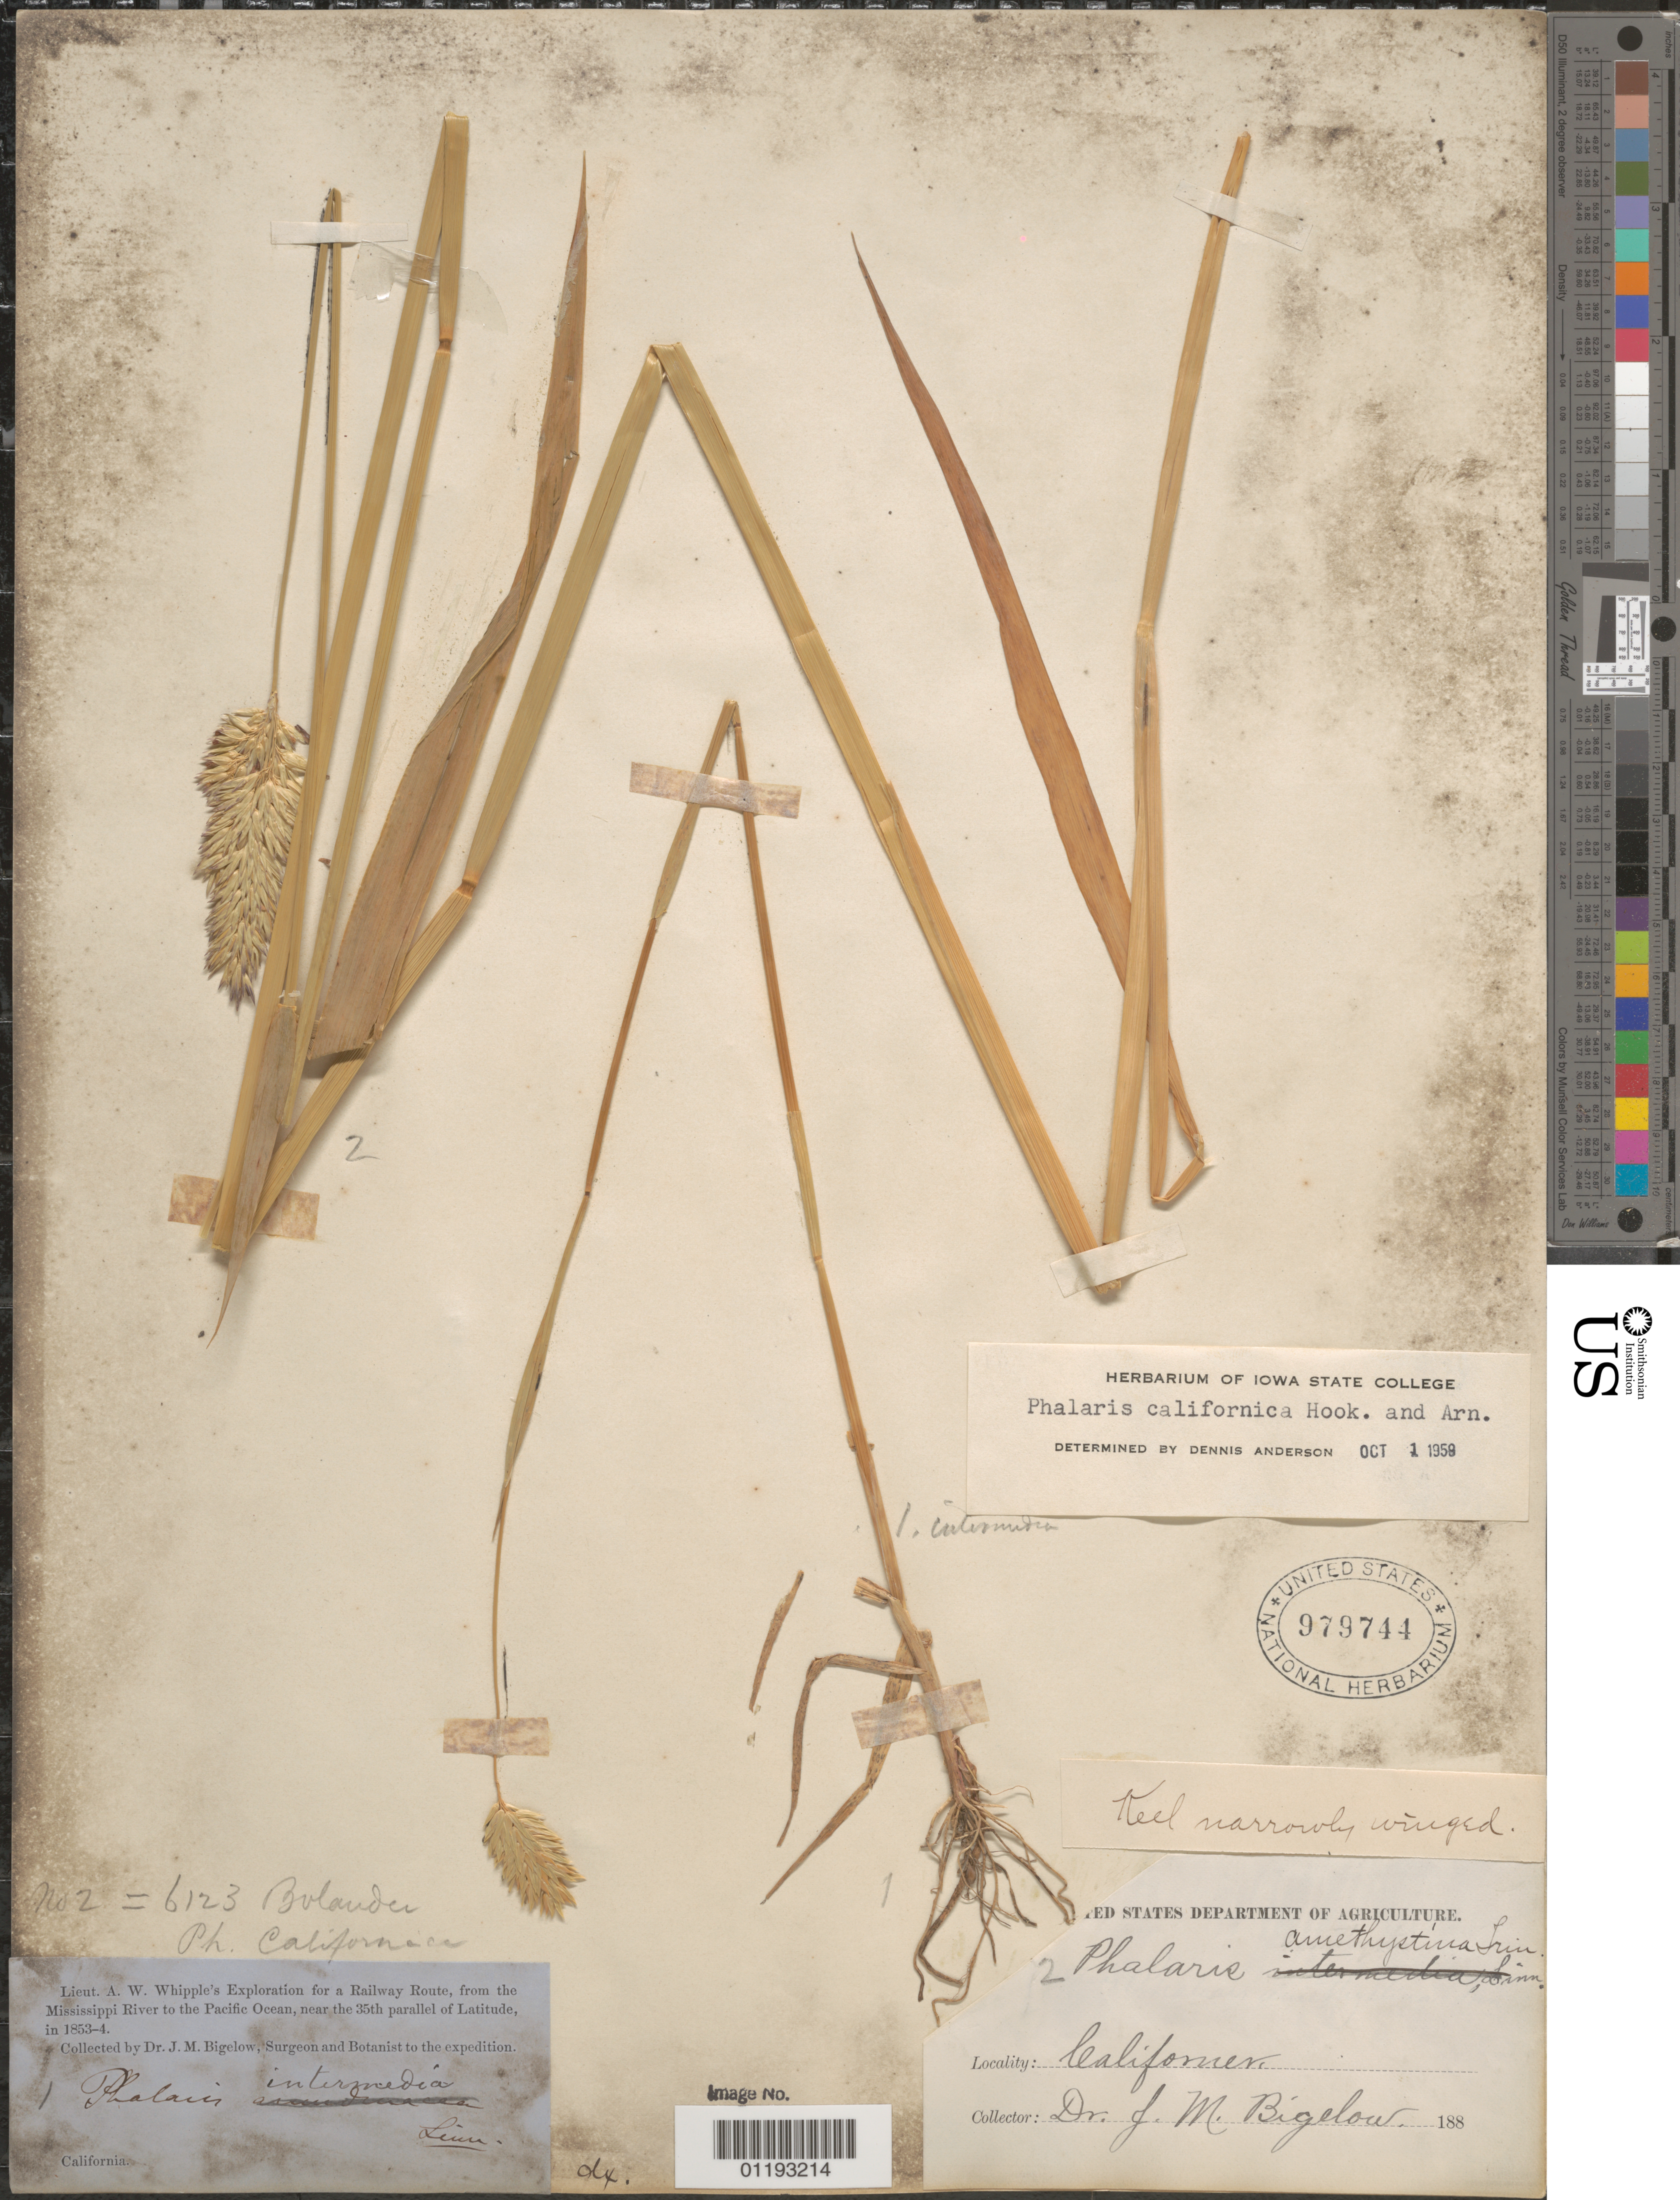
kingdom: Plantae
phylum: Tracheophyta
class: Liliopsida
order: Poales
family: Poaceae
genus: Phalaris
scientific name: Phalaris californica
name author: Hook. & Arn.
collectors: J. M. Bigelow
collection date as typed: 1853 to -- --- 1854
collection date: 1853/1854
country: United States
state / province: California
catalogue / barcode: US 979744